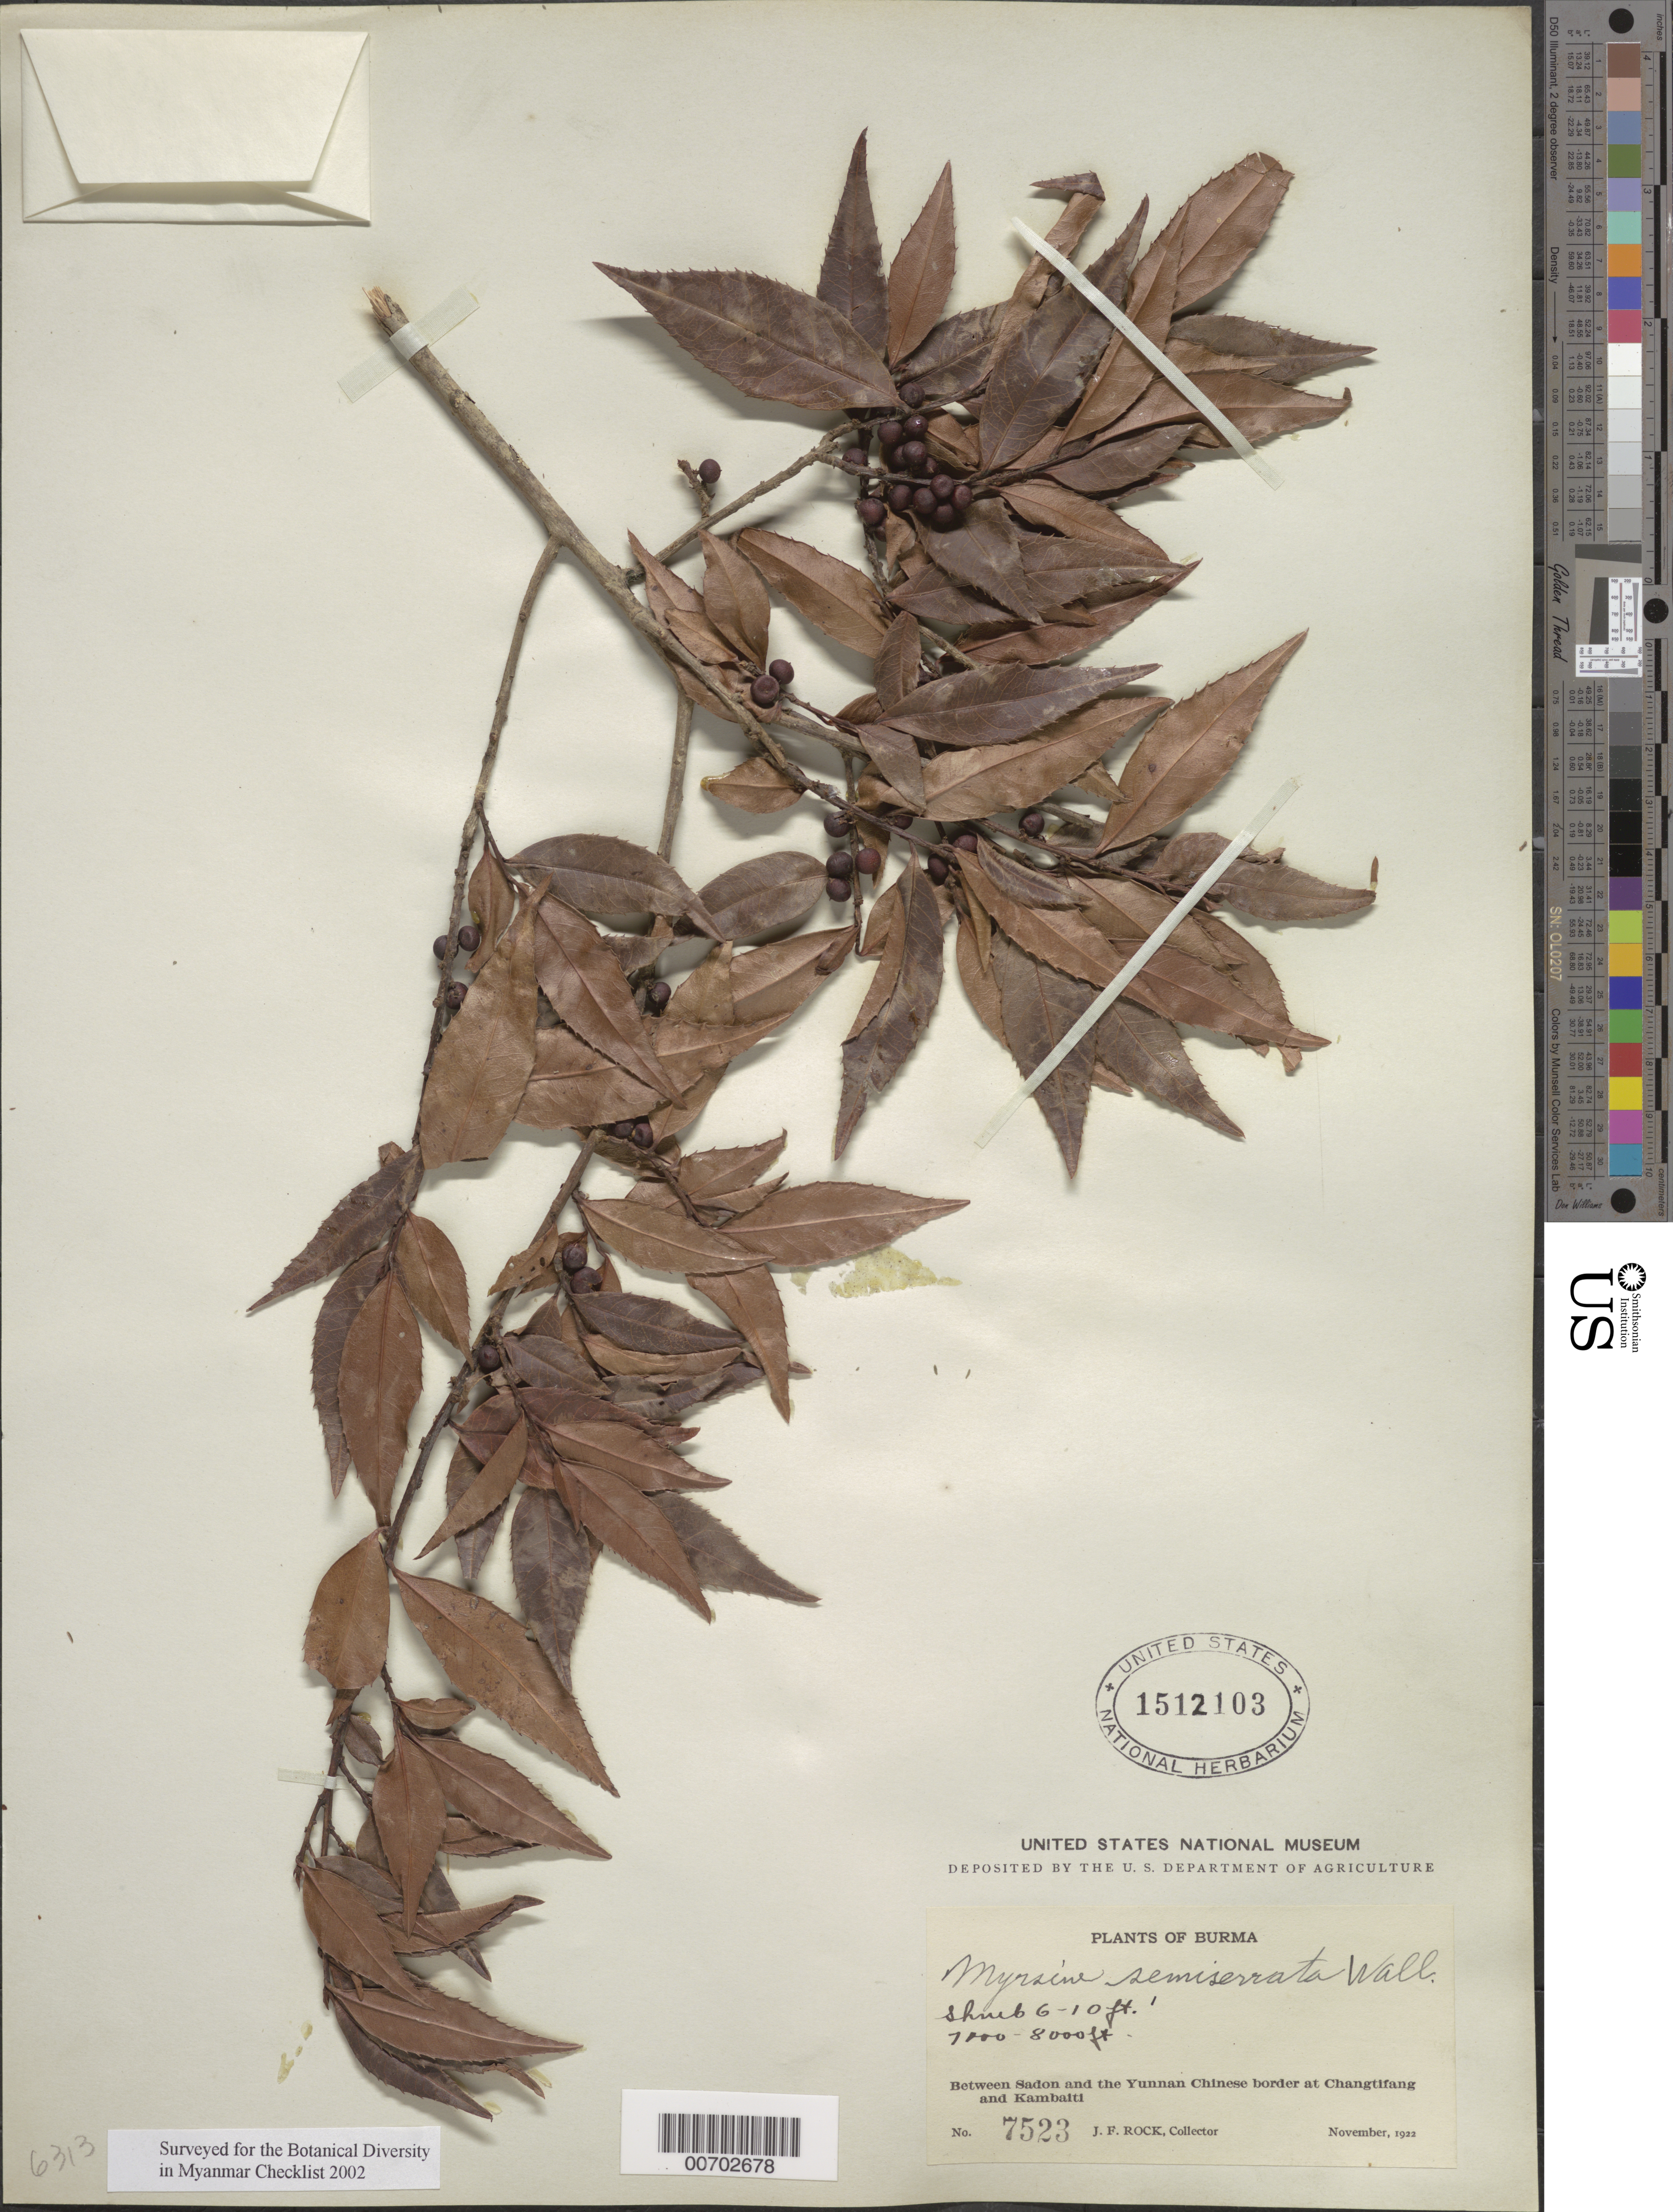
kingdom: Plantae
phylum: Tracheophyta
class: Magnoliopsida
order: Ericales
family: Primulaceae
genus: Myrsine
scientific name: Myrsine semiserrata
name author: Wall.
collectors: J. F. Rock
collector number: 7523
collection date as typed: Nov 1922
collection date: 1922-11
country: Myanmar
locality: Betw. Sadon and Yunnan Chinese border at Changtifang and Kambaiti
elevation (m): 2134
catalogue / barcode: US 1512103